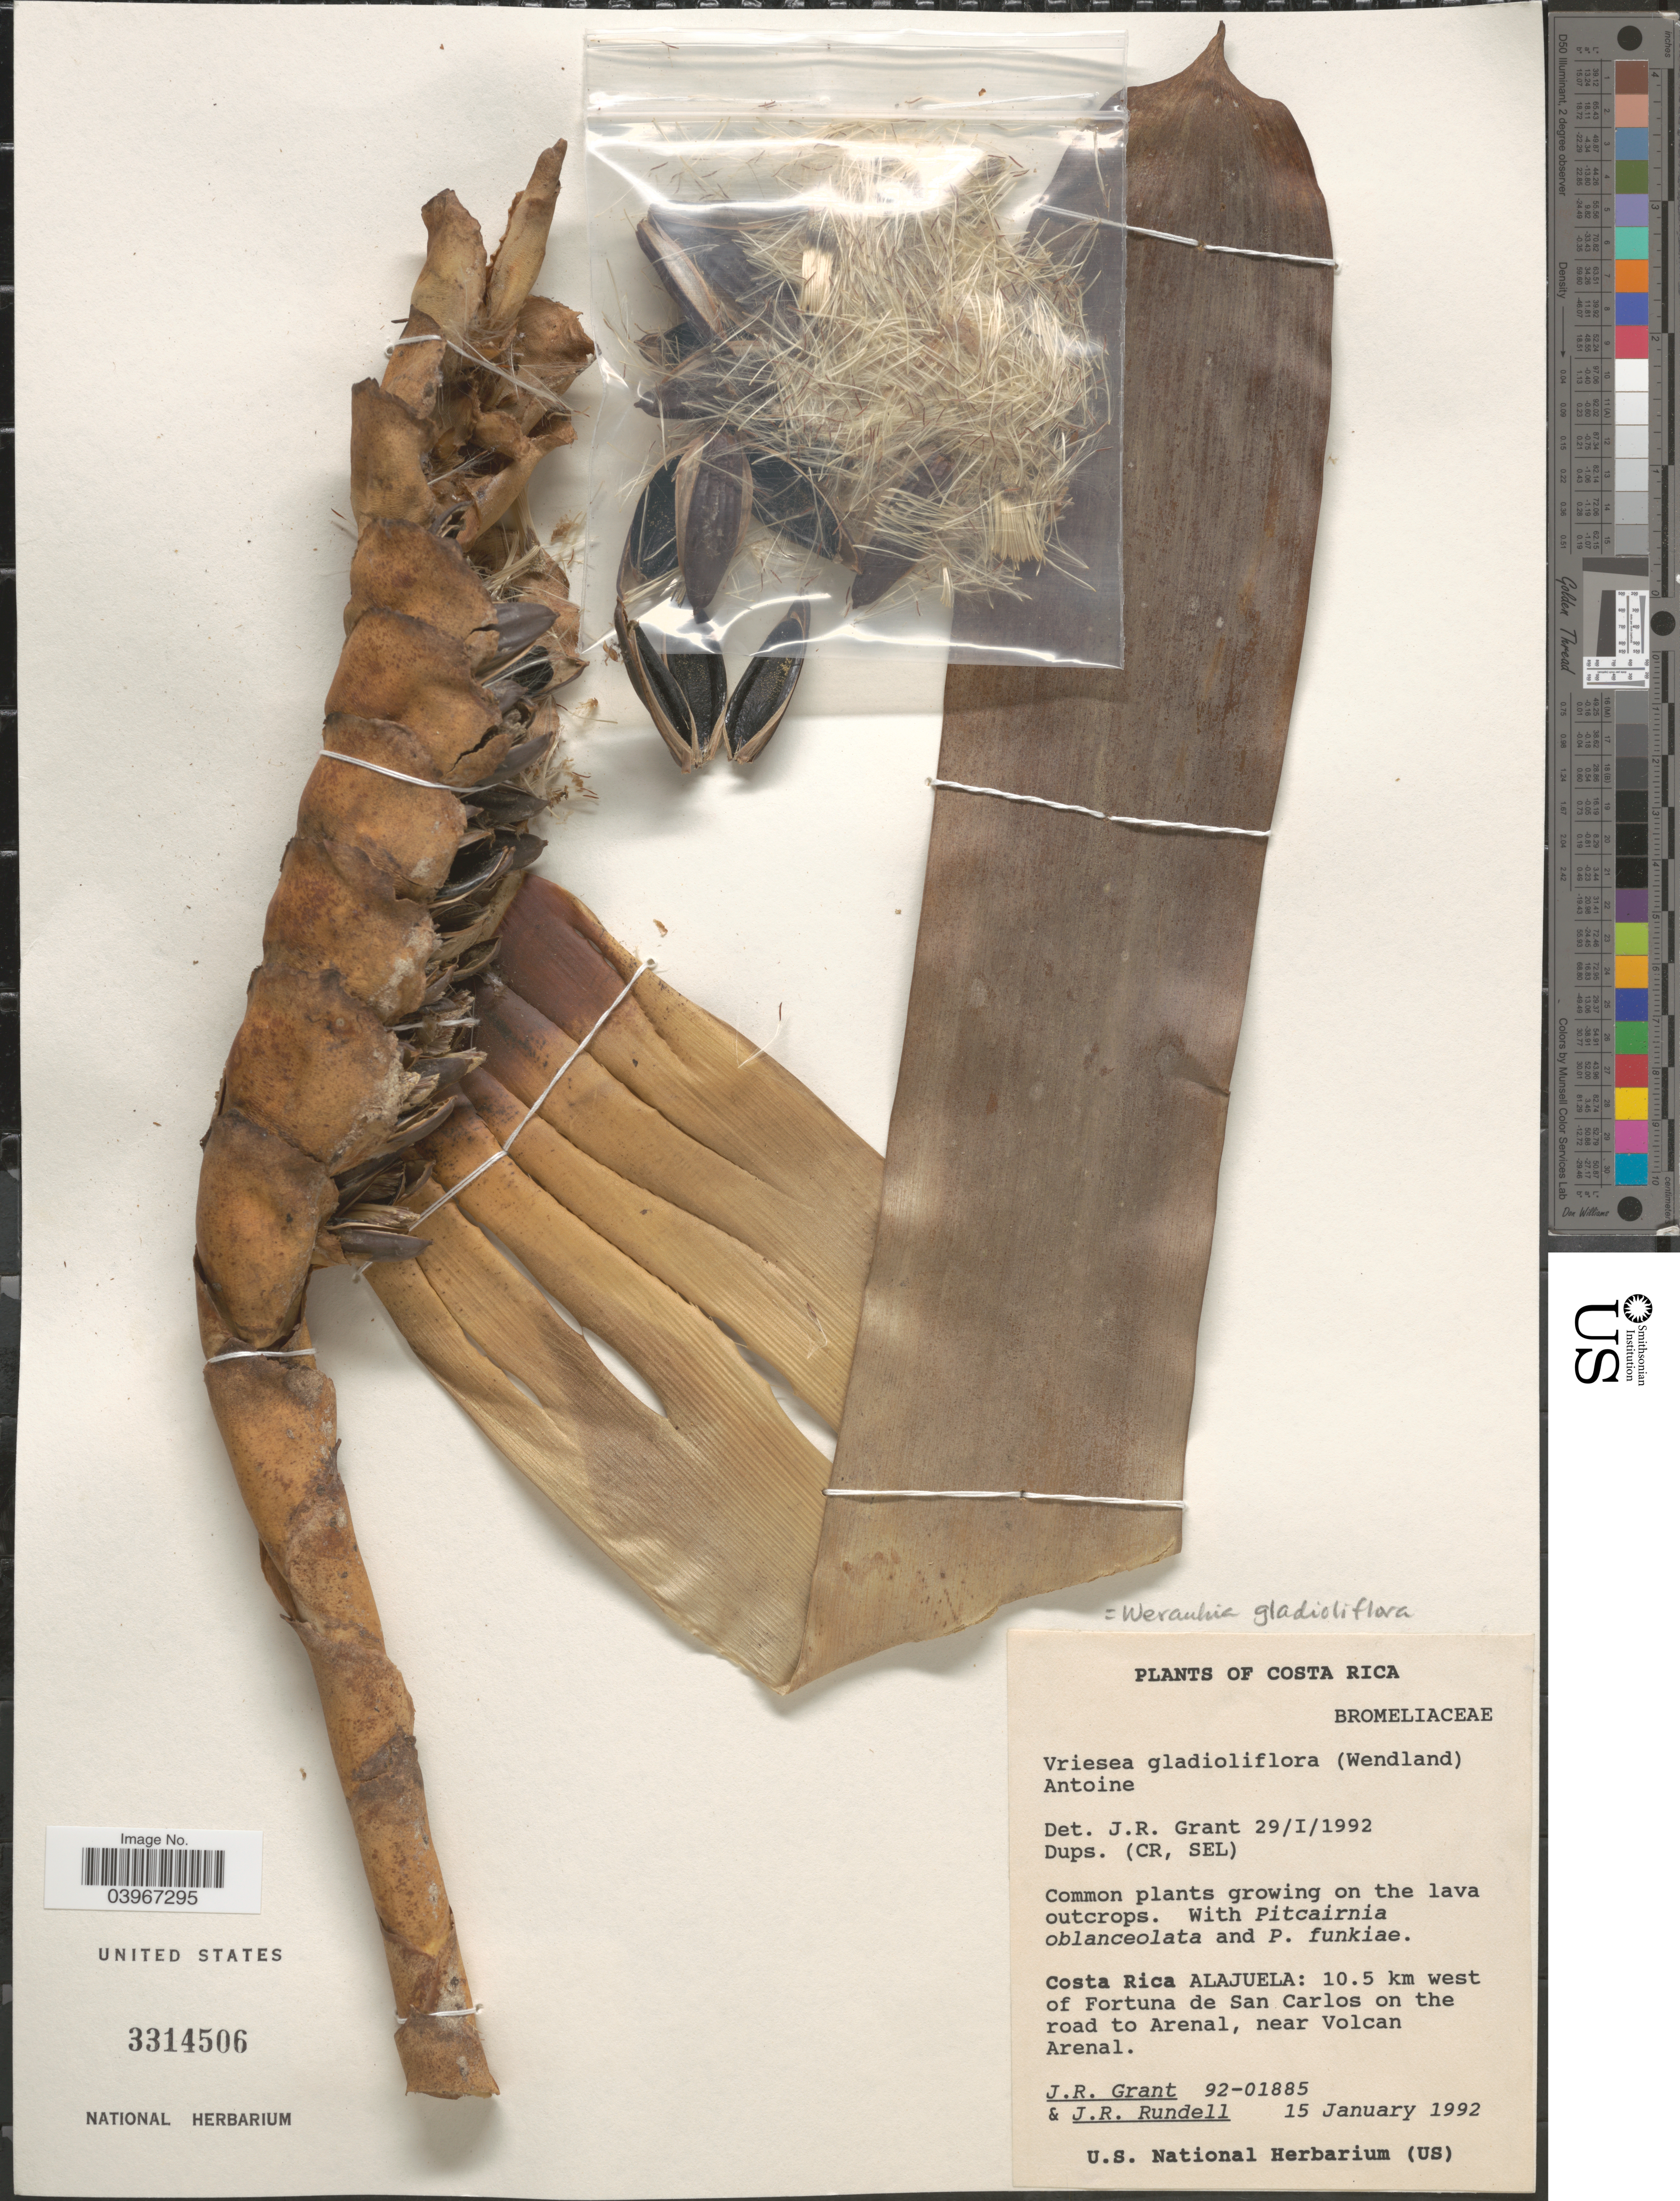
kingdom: Plantae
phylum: Tracheophyta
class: Liliopsida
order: Poales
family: Bromeliaceae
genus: Werauhia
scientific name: Werauhia gladioliflora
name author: (H. Wendl.) J.R. Grant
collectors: J. Grant & J. R. Rundell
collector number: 92-01885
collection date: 1992-01-15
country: Costa Rica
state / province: Alajuela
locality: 10.5 km west of Fortuna de San Carlos on the road to Arenal, near Volcan Arenal.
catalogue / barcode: US 3314506